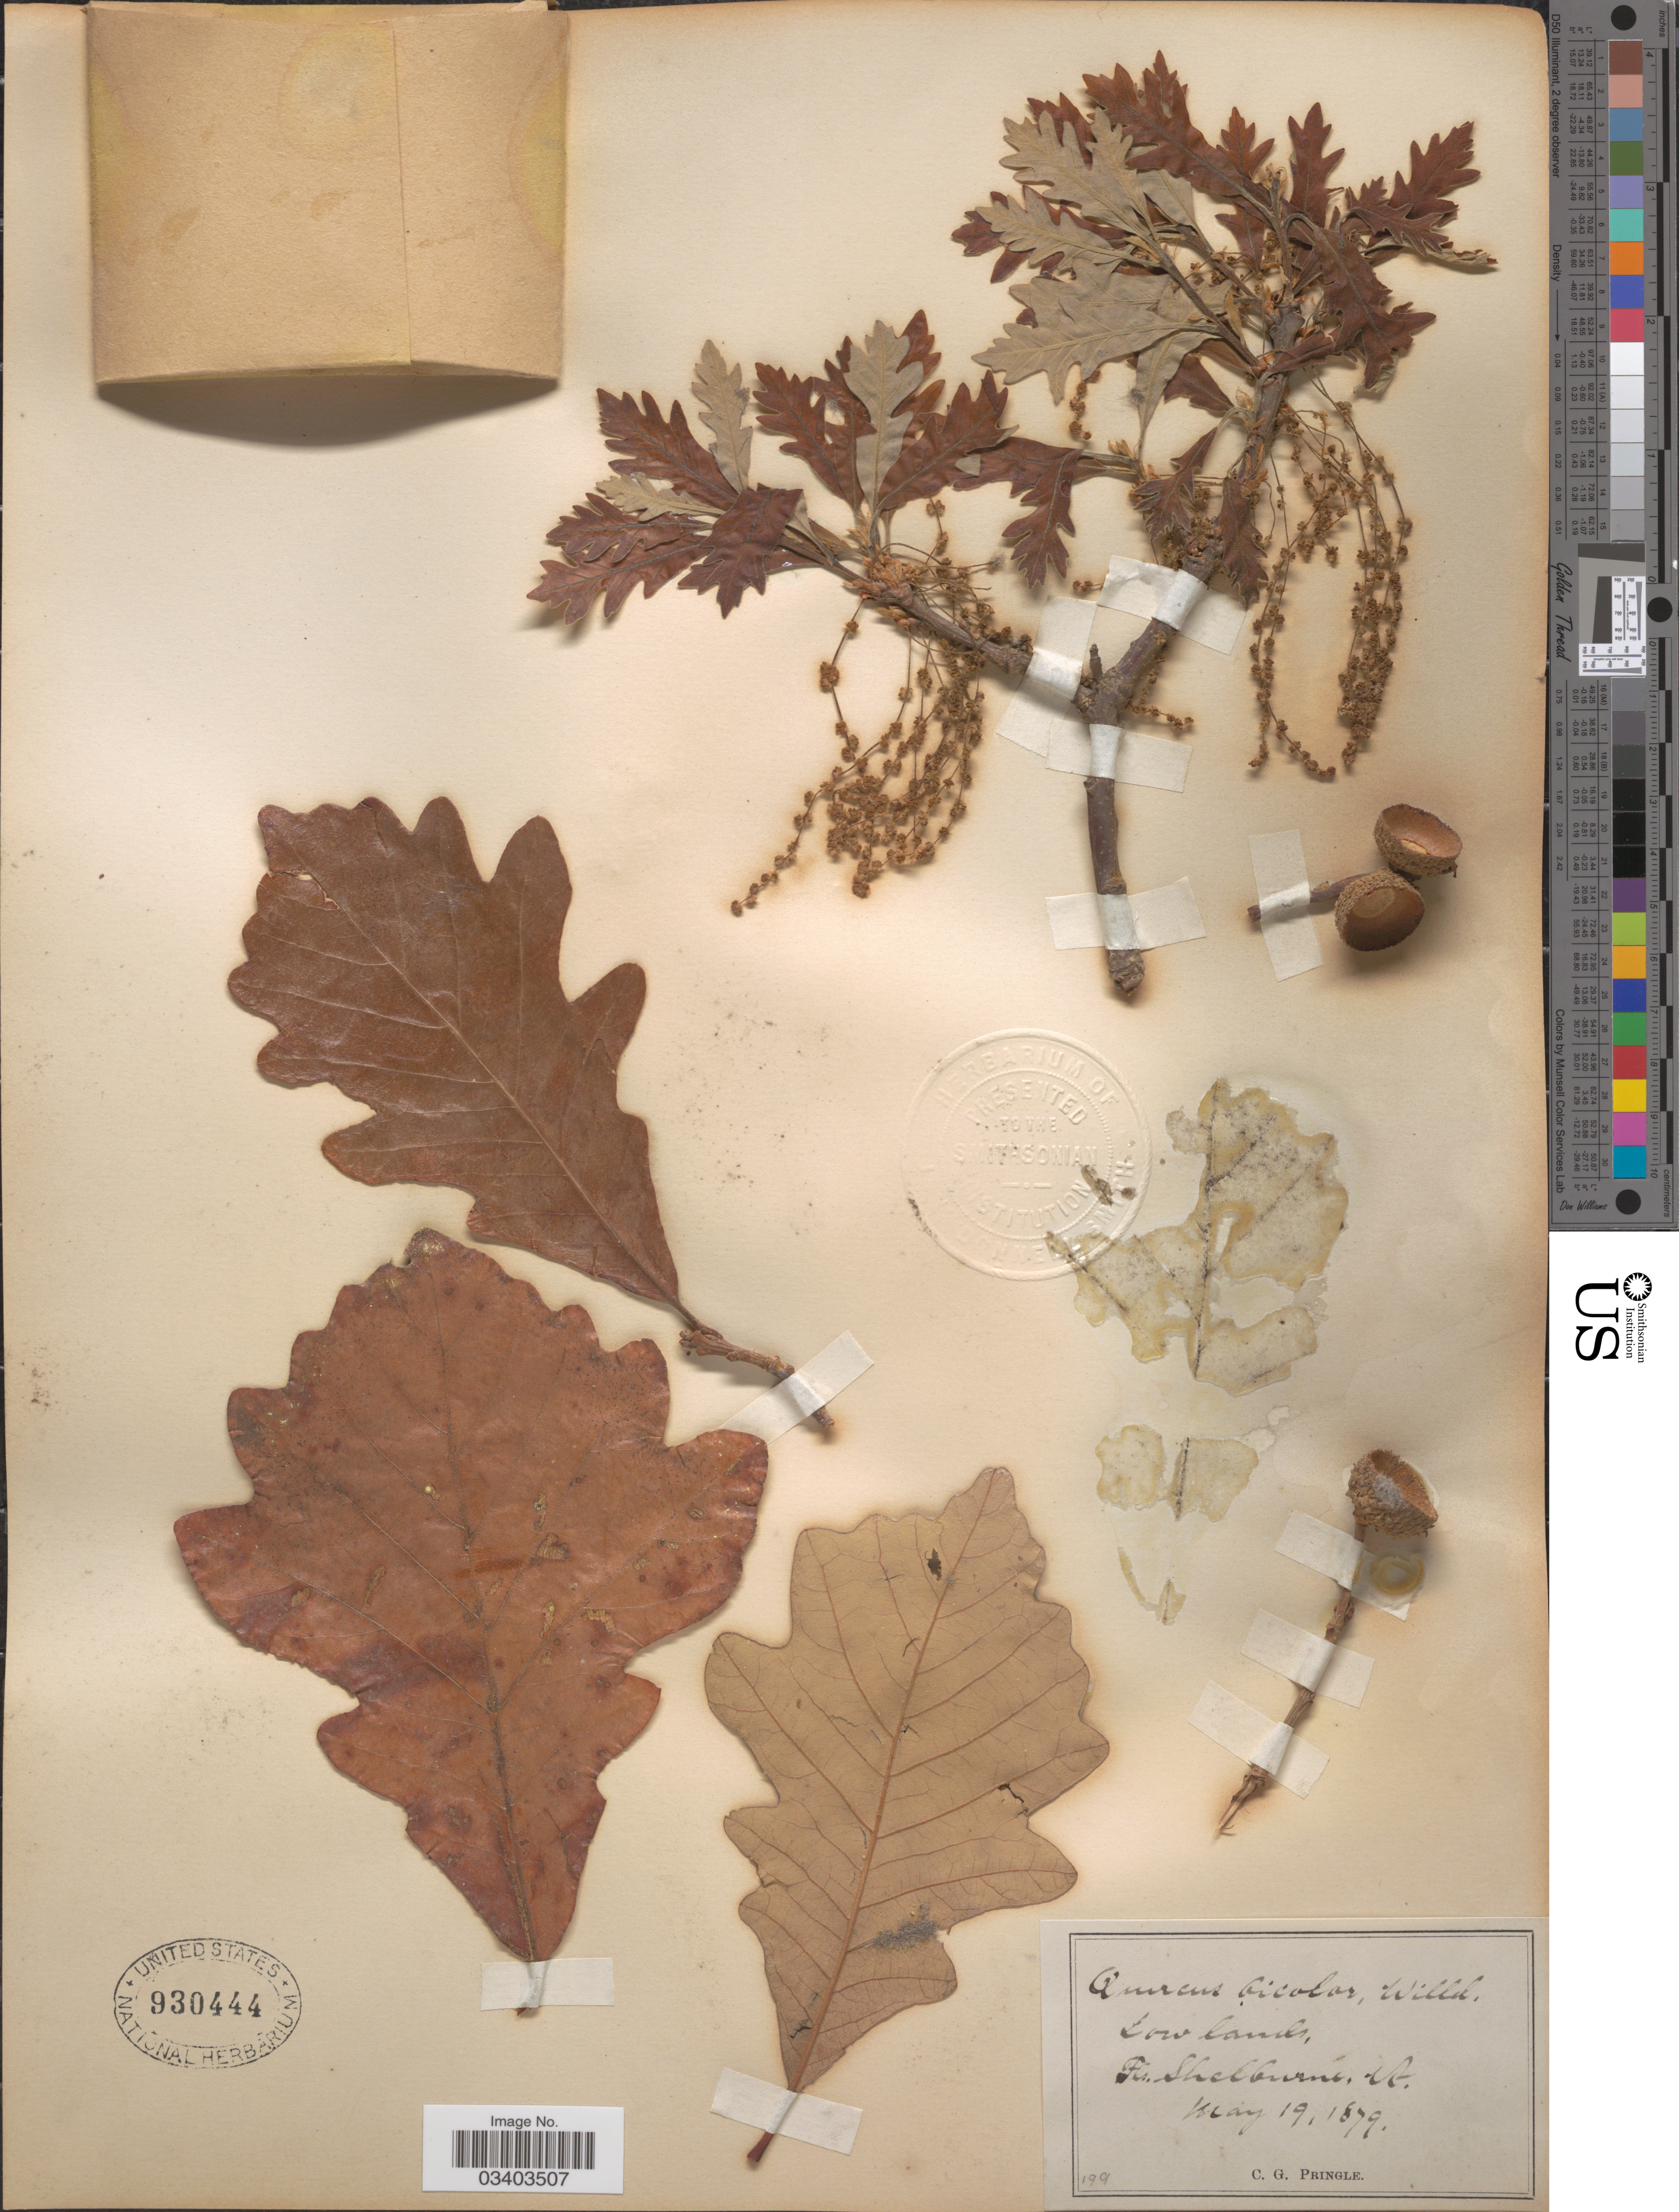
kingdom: Plantae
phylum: Tracheophyta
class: Magnoliopsida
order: Fagales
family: Fagaceae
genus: Quercus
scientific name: Quercus bicolor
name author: Willd.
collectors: C. G. Pringle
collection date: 1879-05-19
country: United States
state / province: Vermont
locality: Shelburne.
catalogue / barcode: US 930444